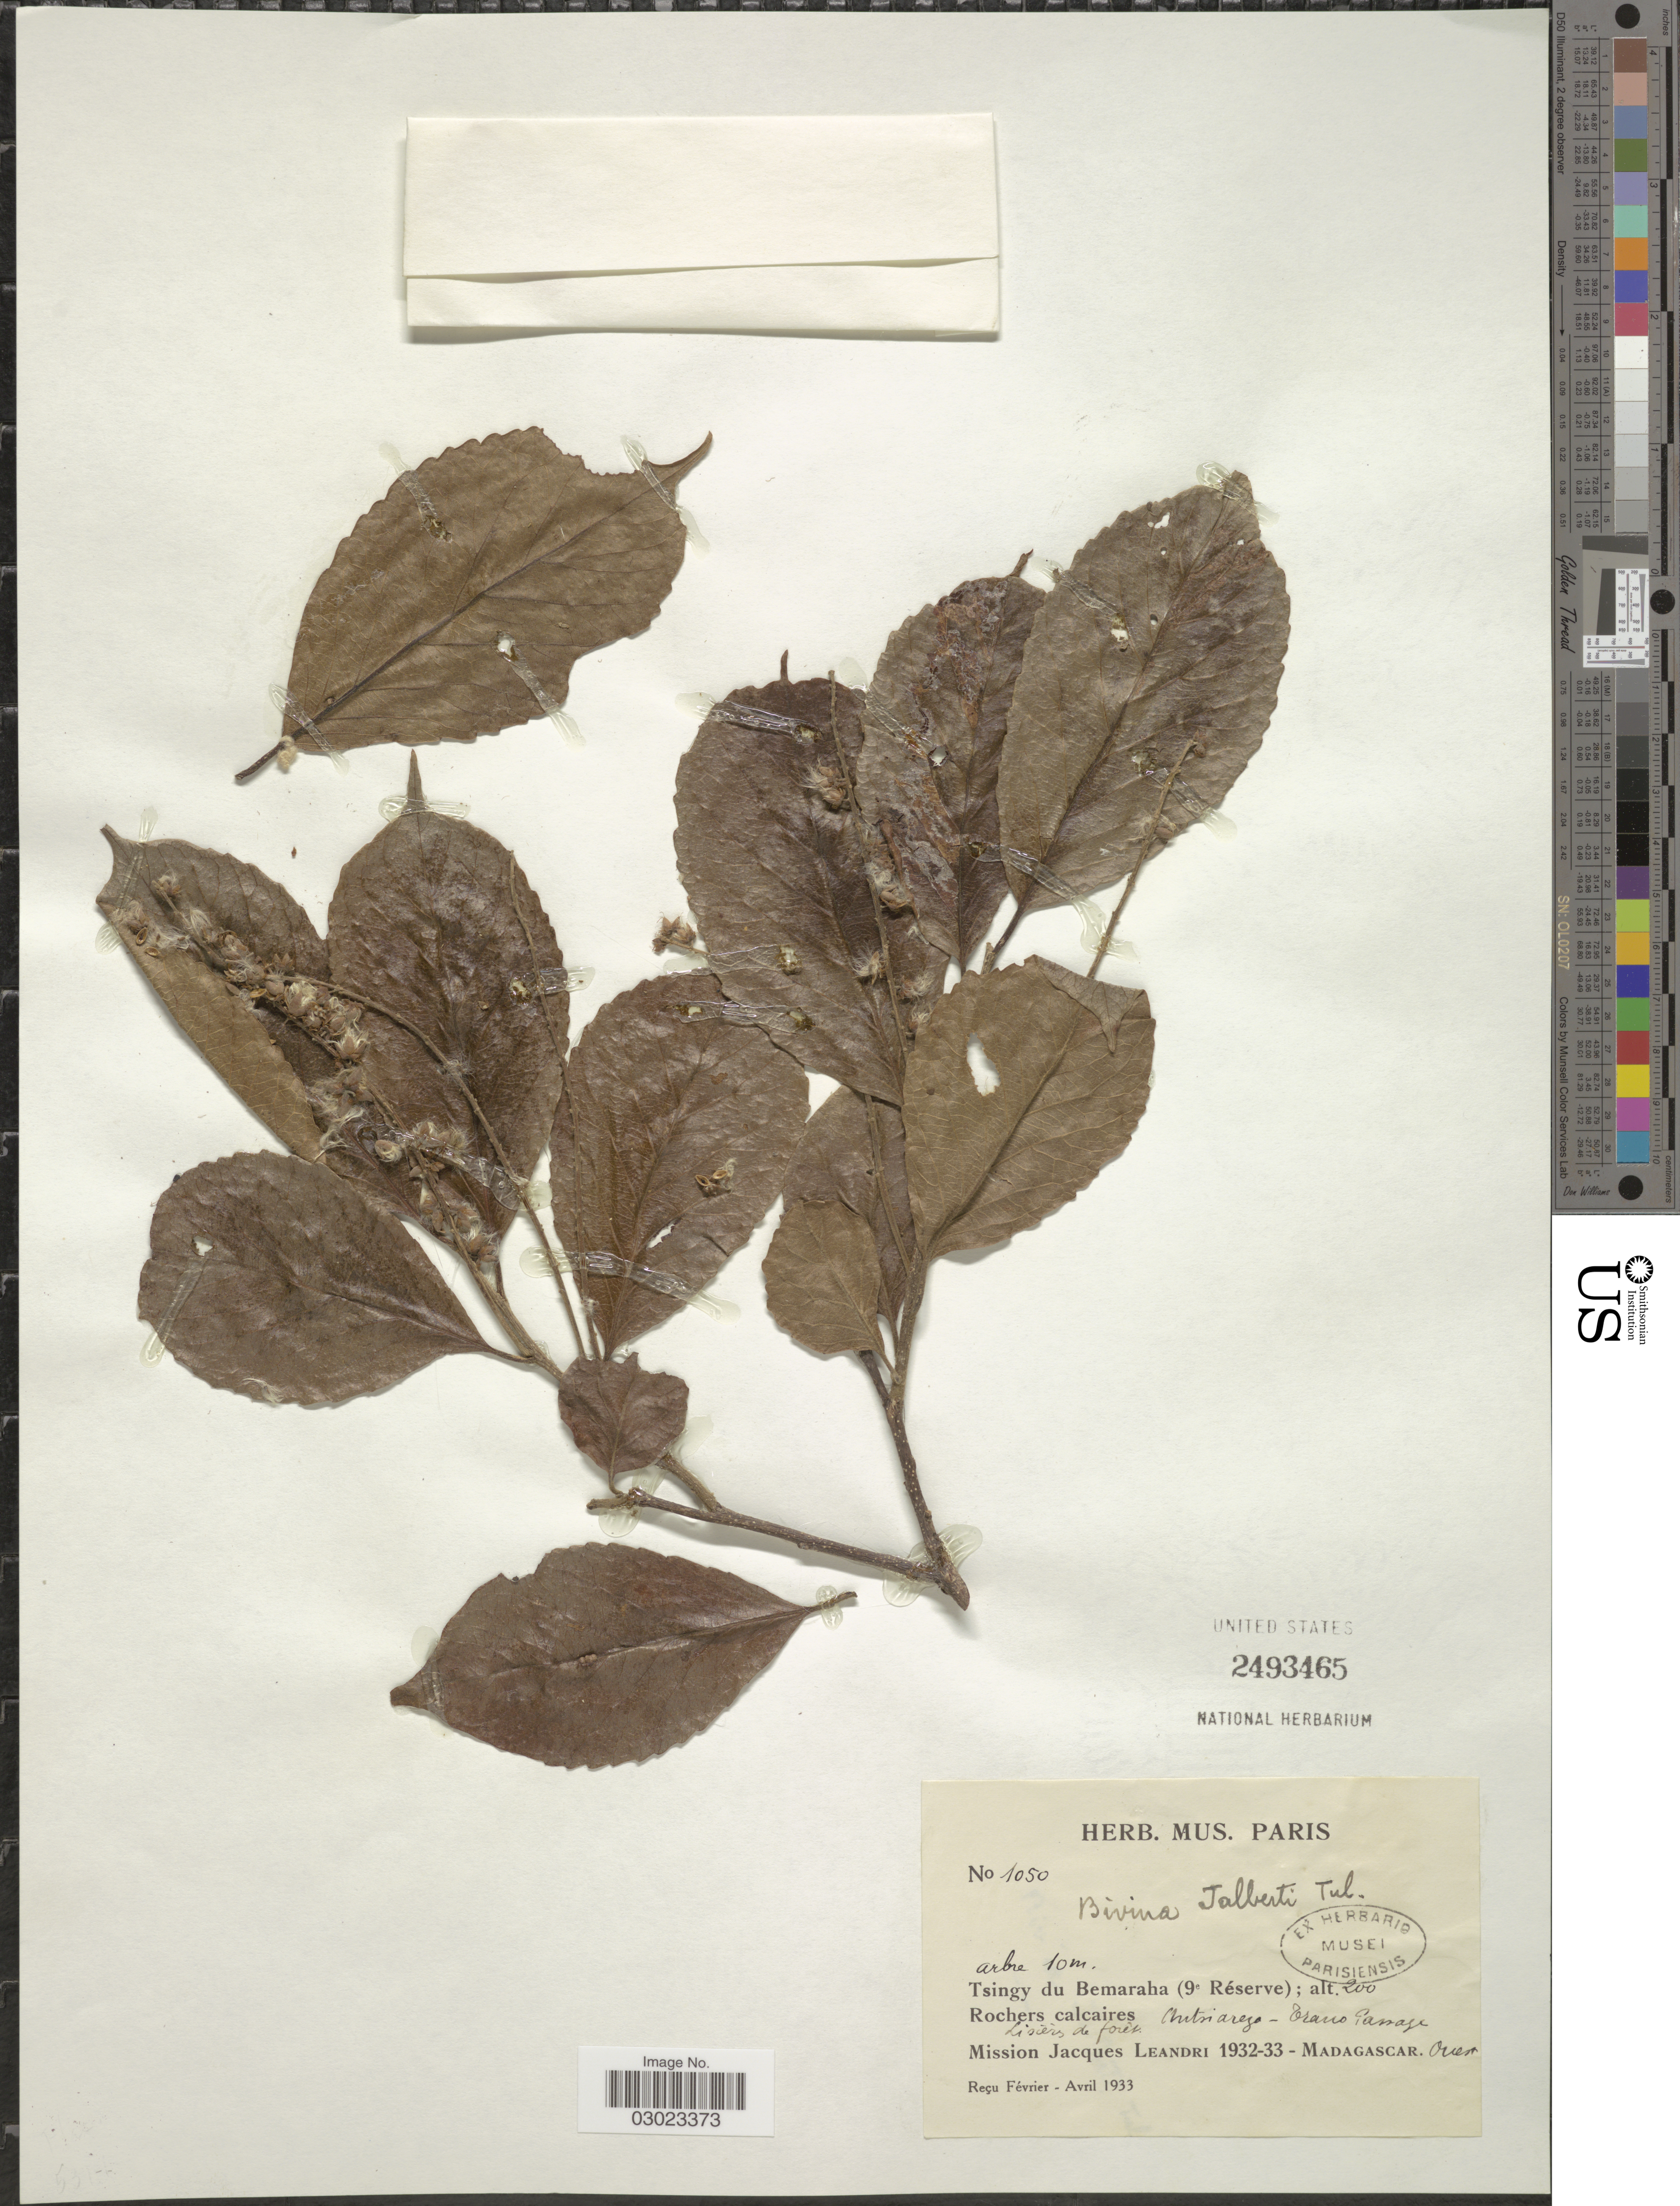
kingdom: Plantae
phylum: Tracheophyta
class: Magnoliopsida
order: Malpighiales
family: Salicaceae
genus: Bivinia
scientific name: Bivinia jalbertii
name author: Tul.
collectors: J. Leandri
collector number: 1050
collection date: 1932/1933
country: Madagascar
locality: Tsingy du Bemaraha (9e Réserve), Rochers calcaires Antsiareza - Trano Passage Lisières de forêt.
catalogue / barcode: US 2493465